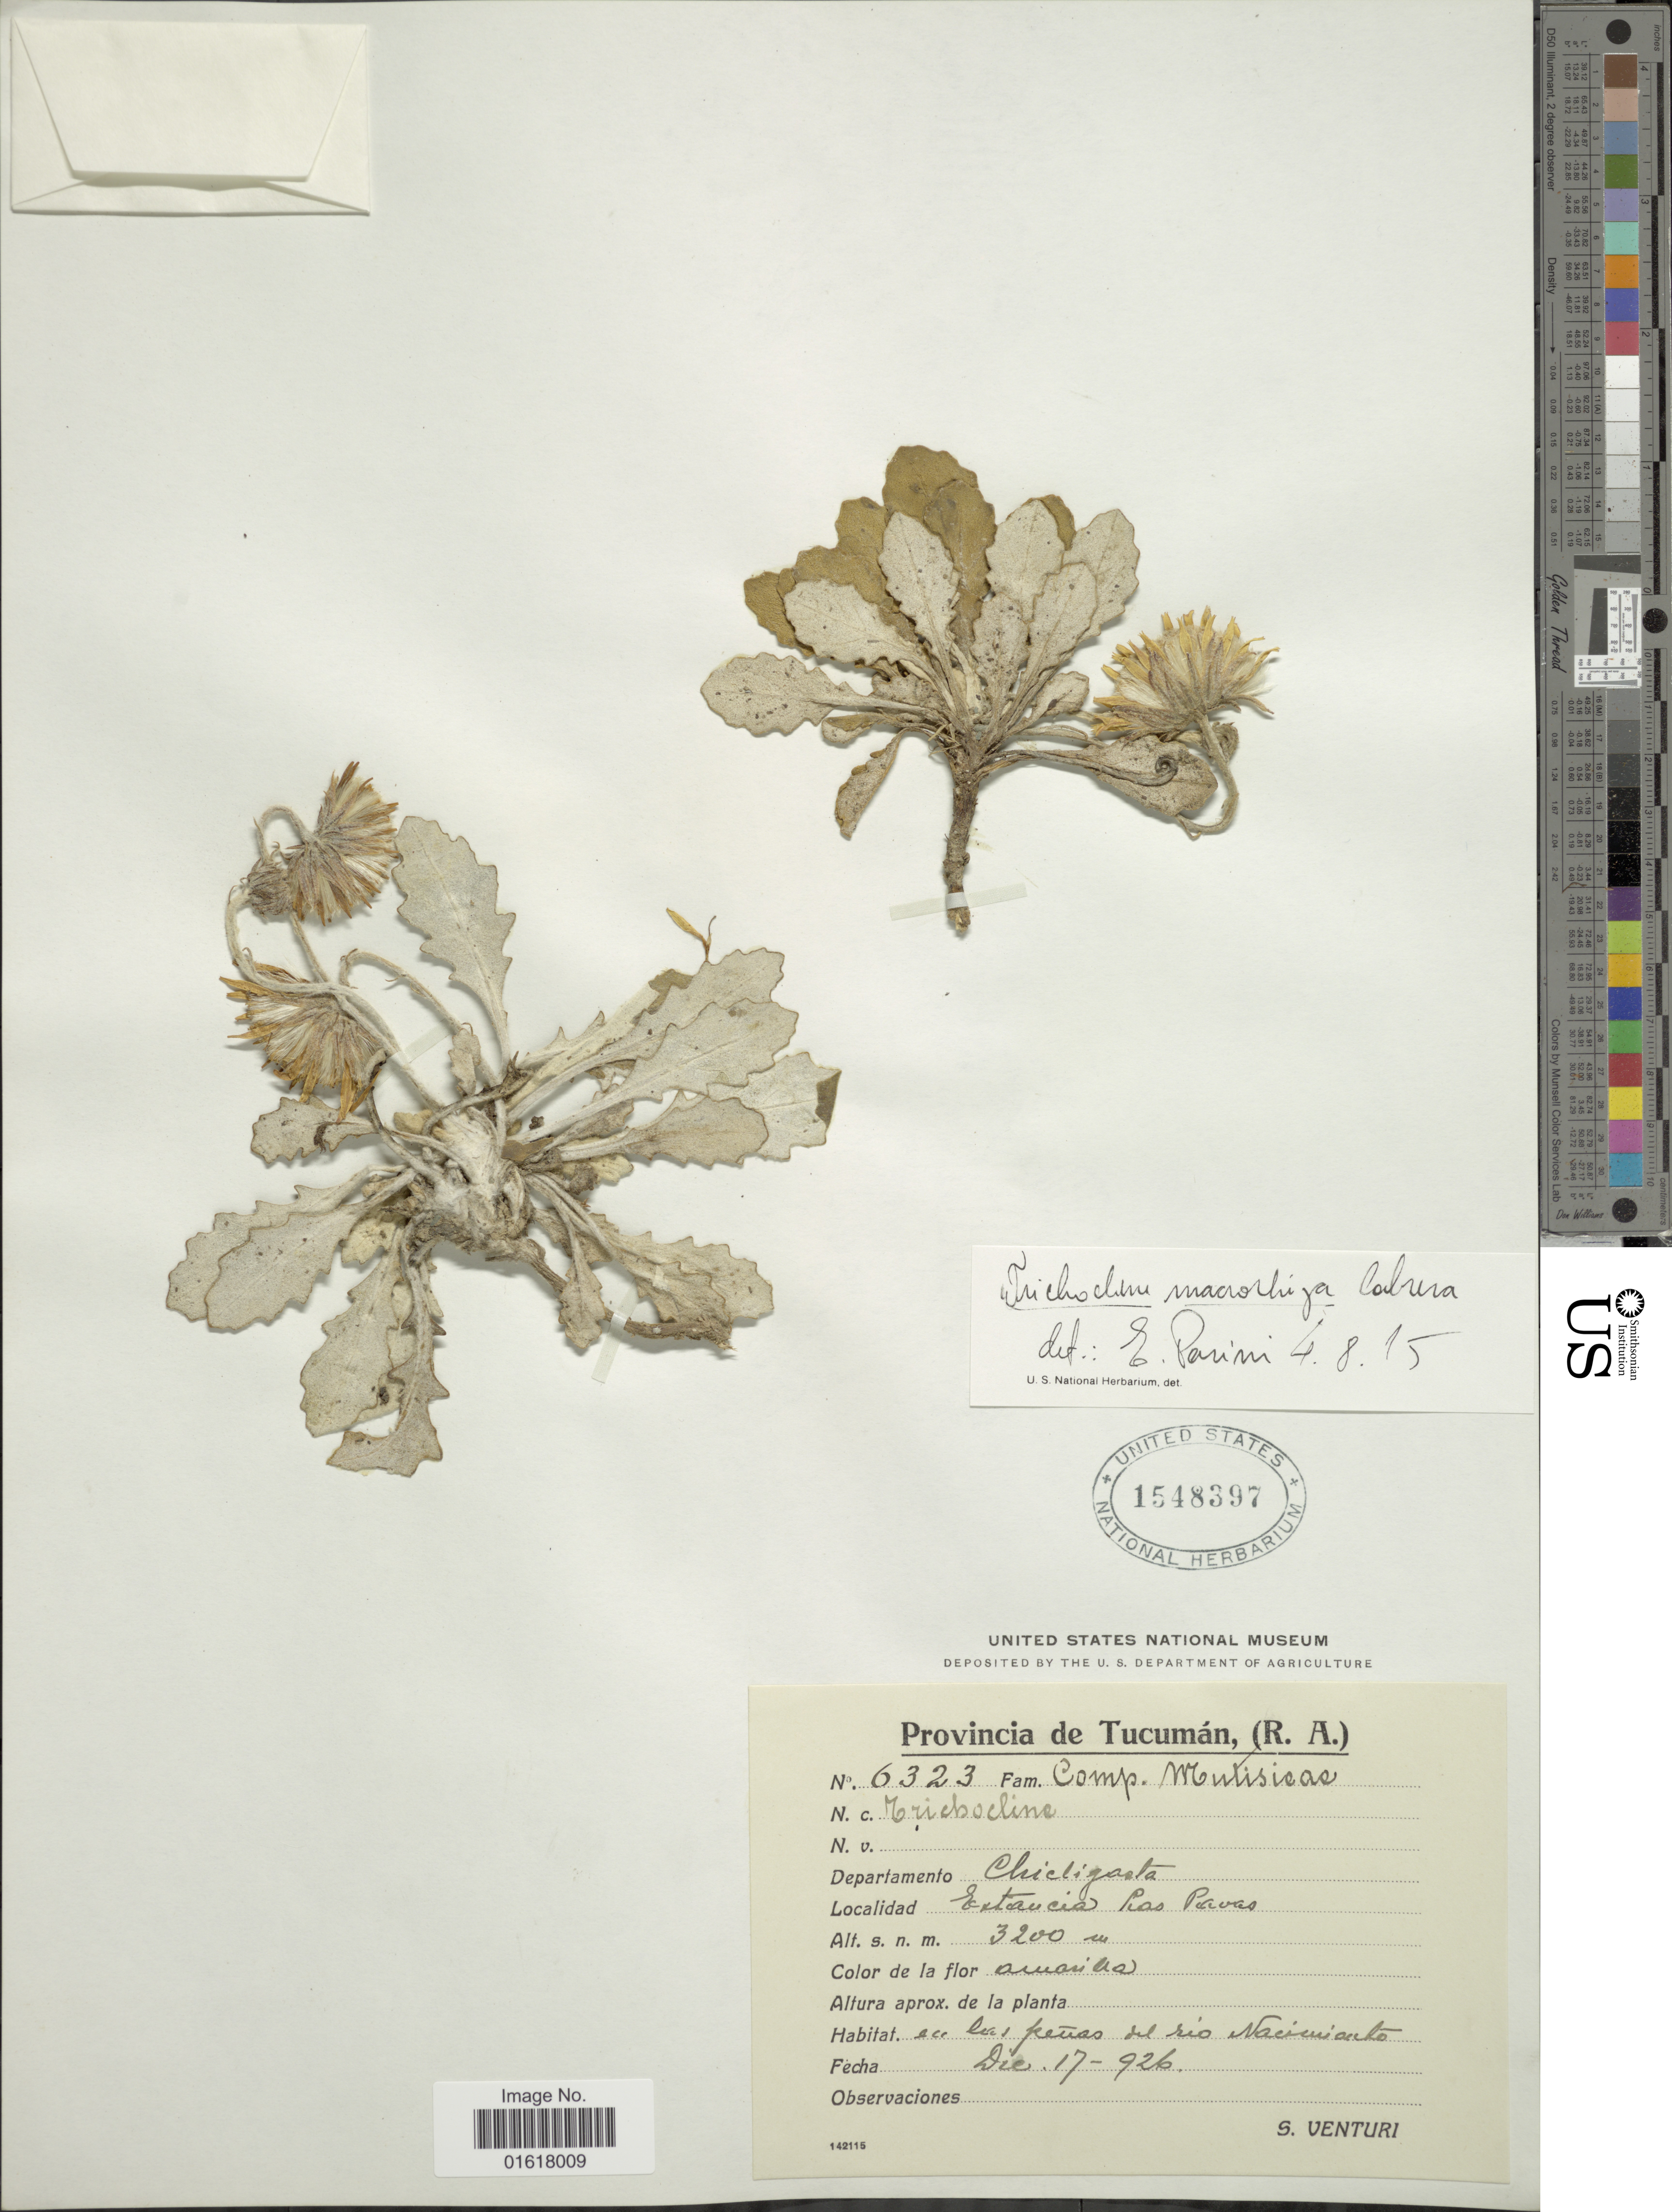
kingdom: Plantae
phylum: Tracheophyta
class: Magnoliopsida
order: Asterales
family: Asteraceae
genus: Trichocline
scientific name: Trichocline macrorhiza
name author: Cabrera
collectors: S. Venturi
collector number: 6323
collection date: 1926-12-17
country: Argentina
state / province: Tucuman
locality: Departamento Chicligasta. Estancia Las Pavas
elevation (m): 3200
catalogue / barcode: US 1548397